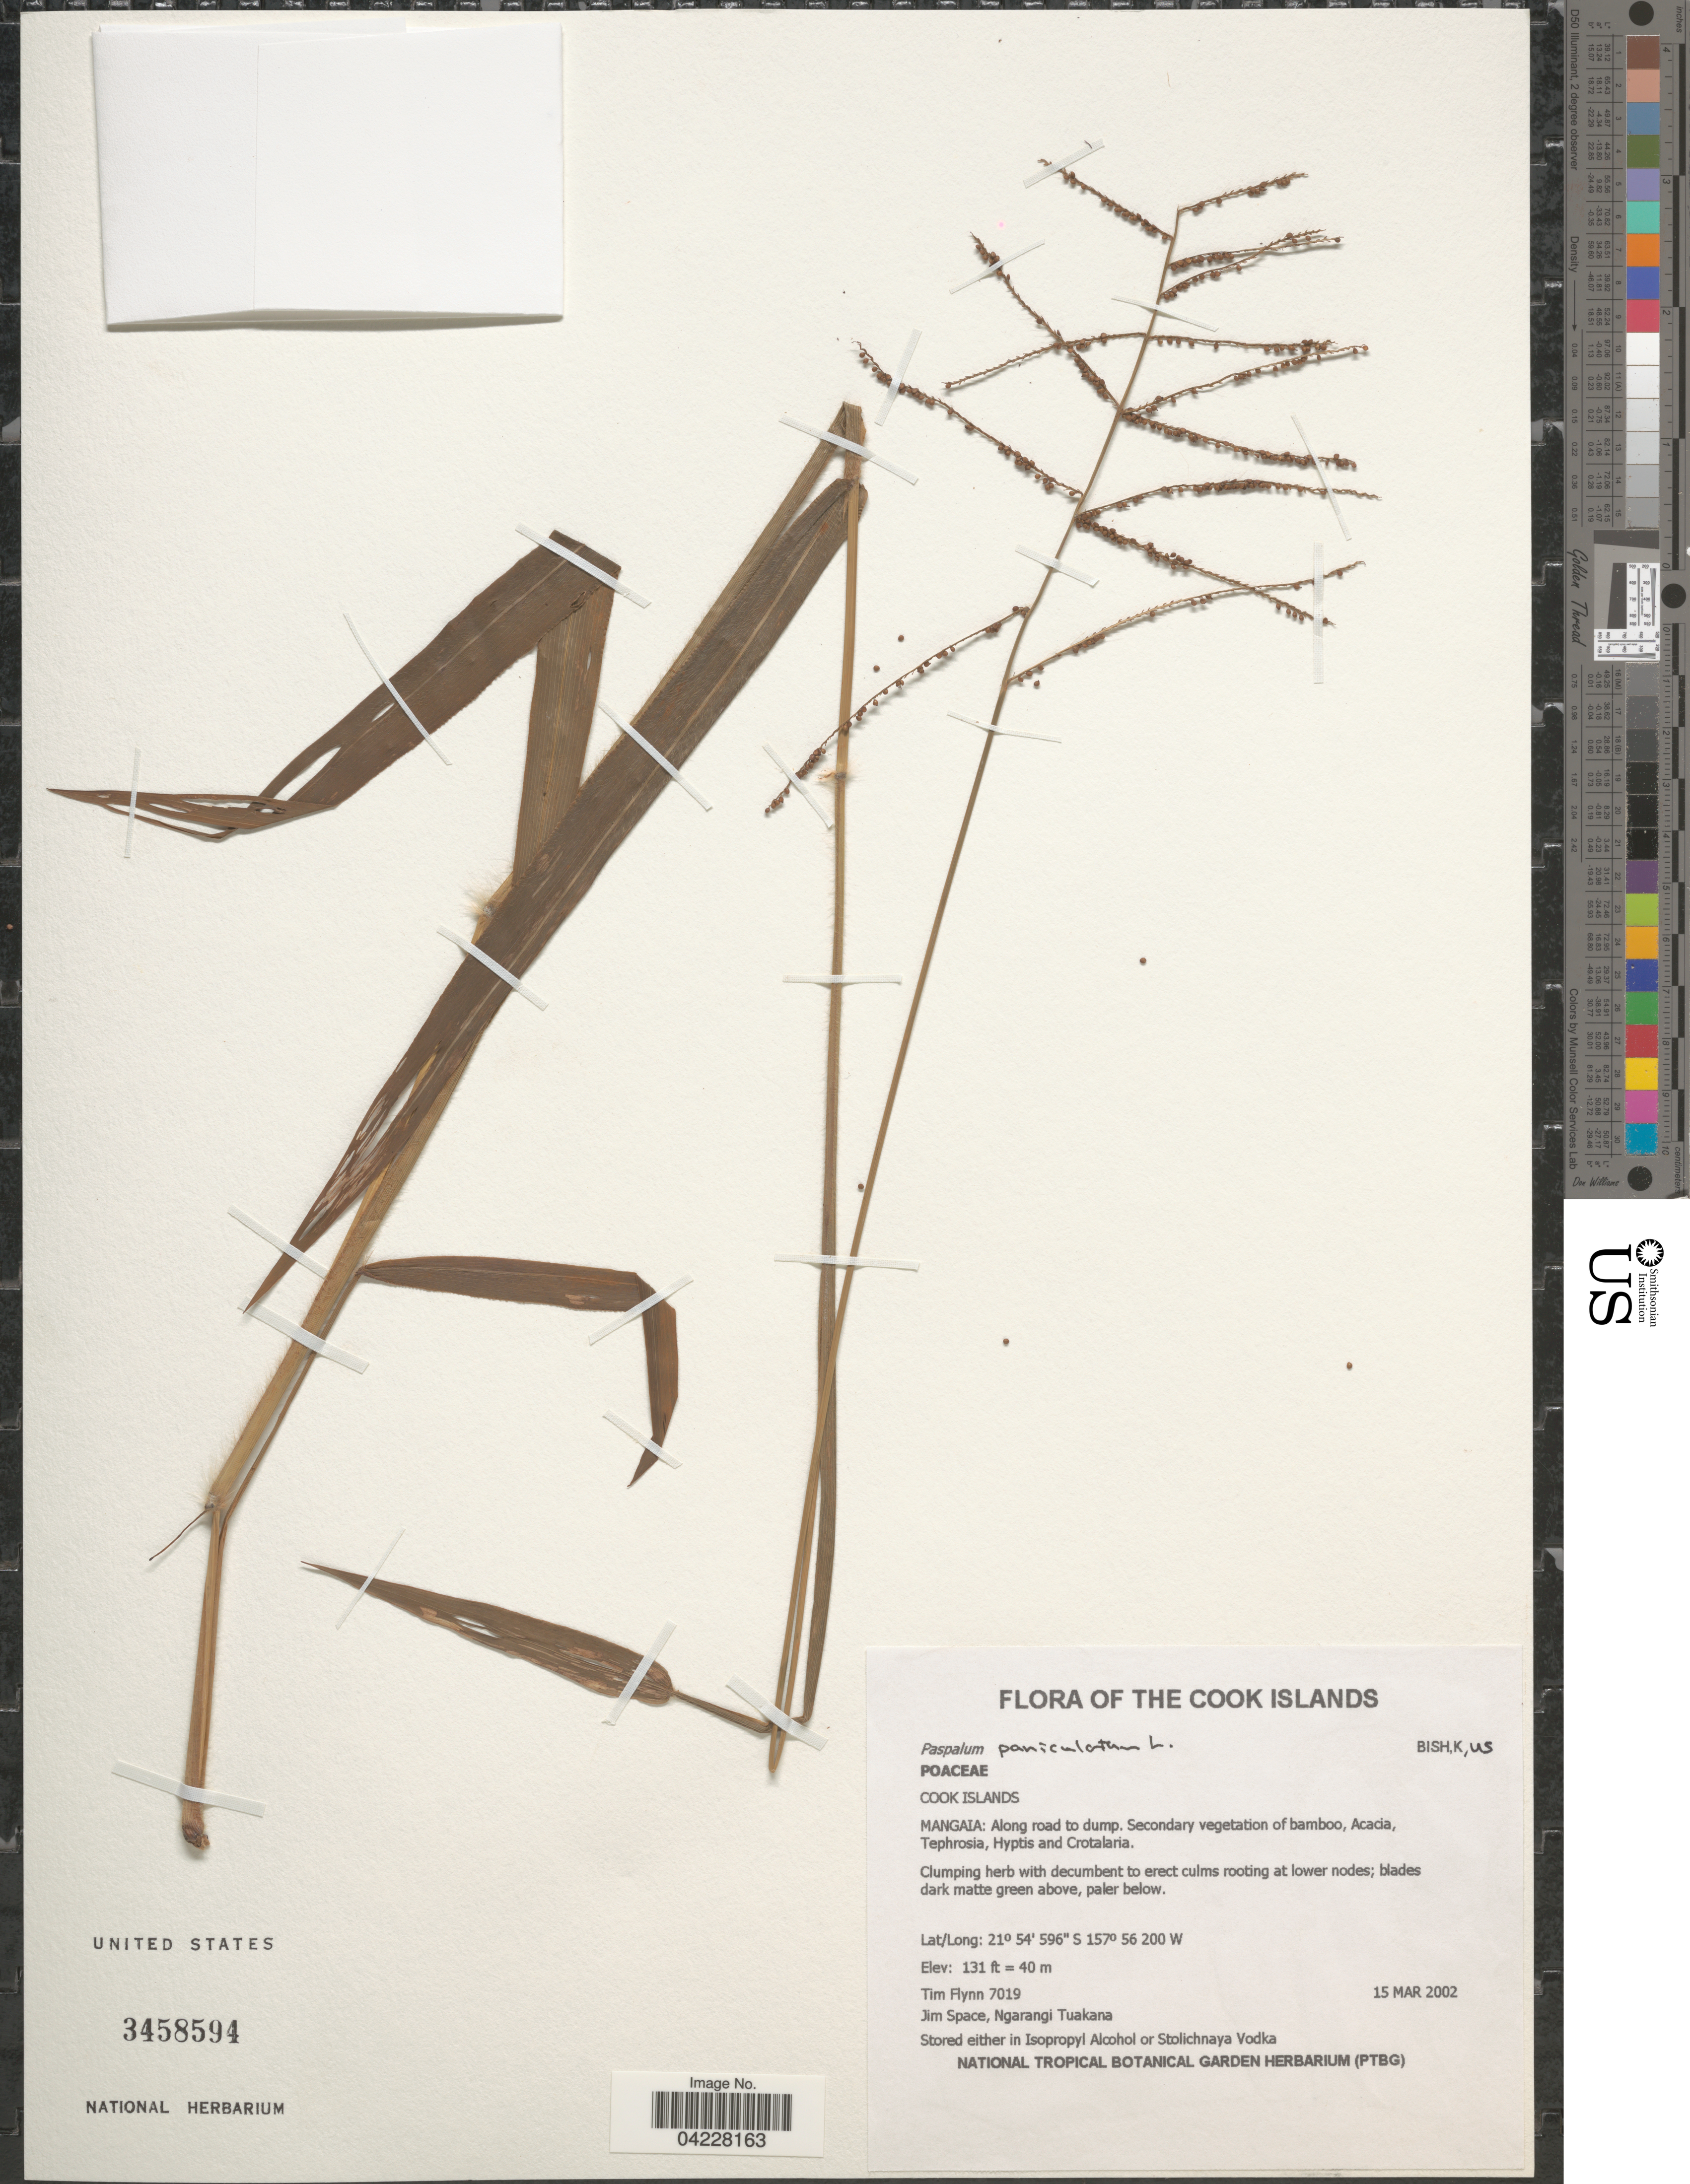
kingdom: Plantae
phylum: Tracheophyta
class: Liliopsida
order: Poales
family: Poaceae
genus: Paspalum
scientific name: Paspalum paniculatum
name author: L.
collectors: T. Flynn, J. Space & N. Tuakana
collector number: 7019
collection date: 2002-03-15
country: Cook Islands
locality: Mangaia: Along road to dump.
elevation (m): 40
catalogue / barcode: US 3458594